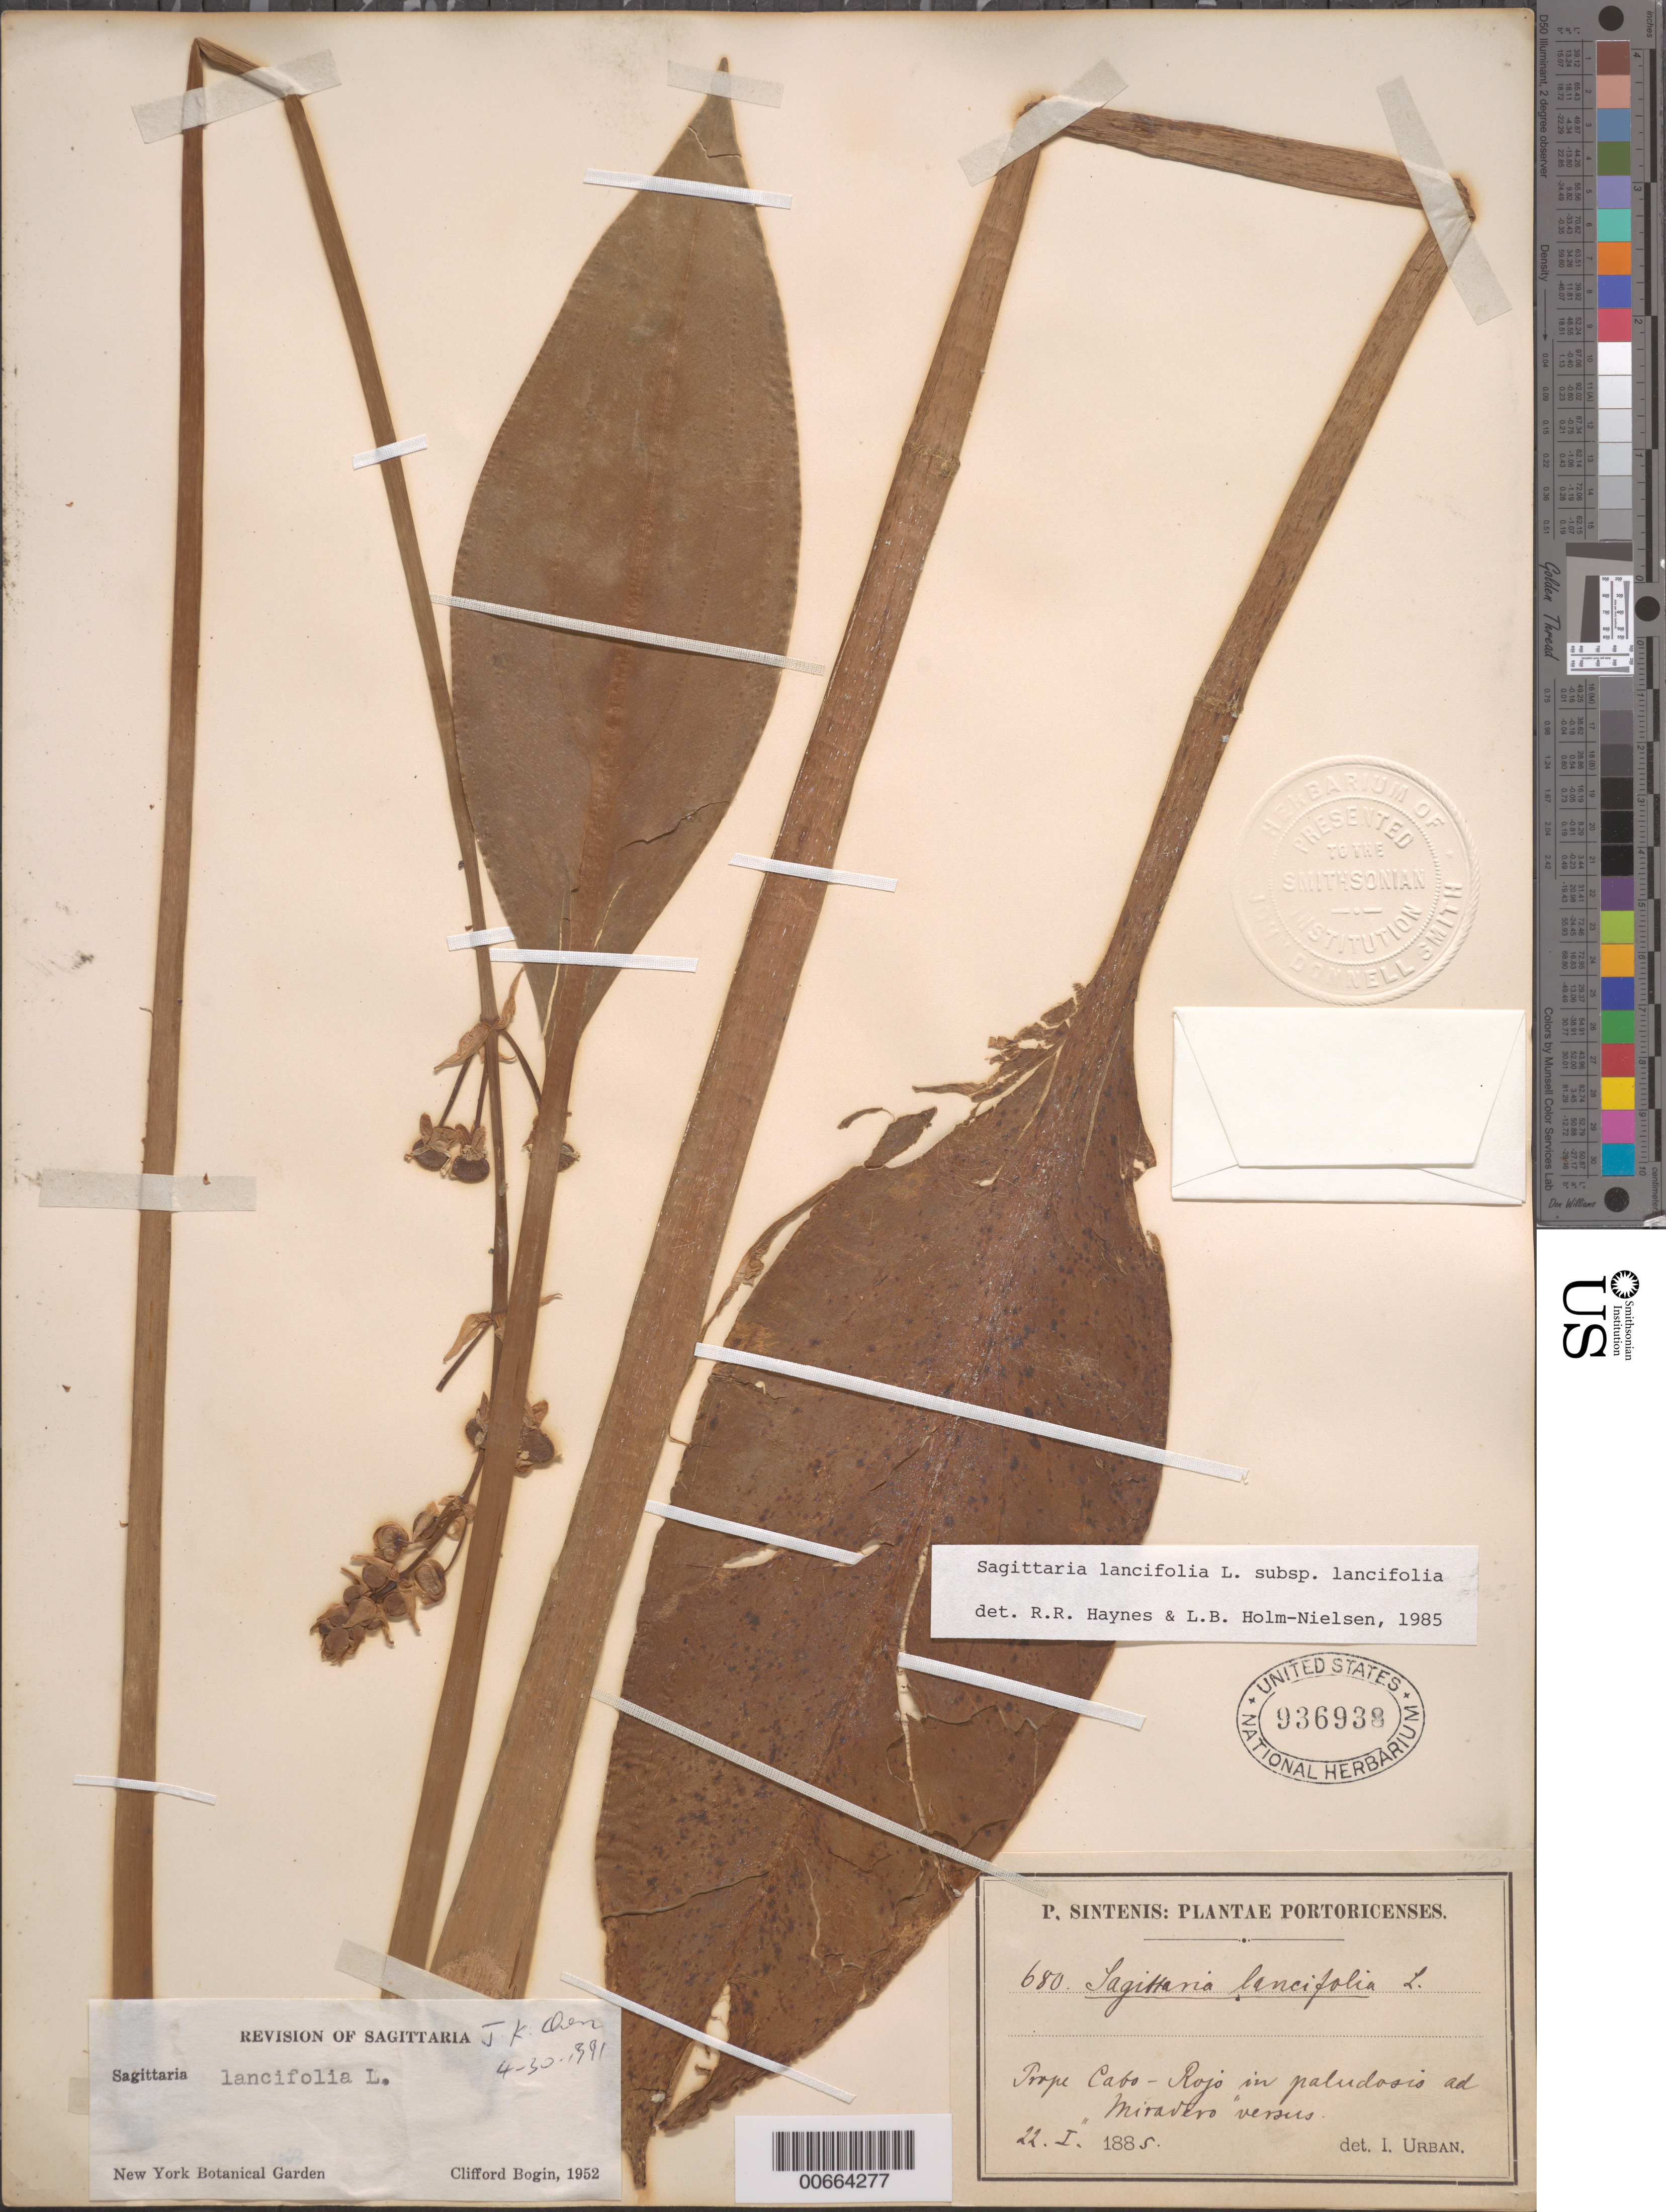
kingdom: Plantae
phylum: Tracheophyta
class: Liliopsida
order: Alismatales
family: Alismataceae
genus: Sagittaria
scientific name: Sagittaria lancifolia subsp. lancifolia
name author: L.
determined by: Haynes, R. R.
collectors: P. Sintenis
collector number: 680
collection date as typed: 22 Jan 1885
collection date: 1885-01-22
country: Puerto Rico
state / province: Cabo Rojo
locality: Prope Cabo Rojo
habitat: In paludosis ad Miravero versus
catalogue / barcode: US 936938